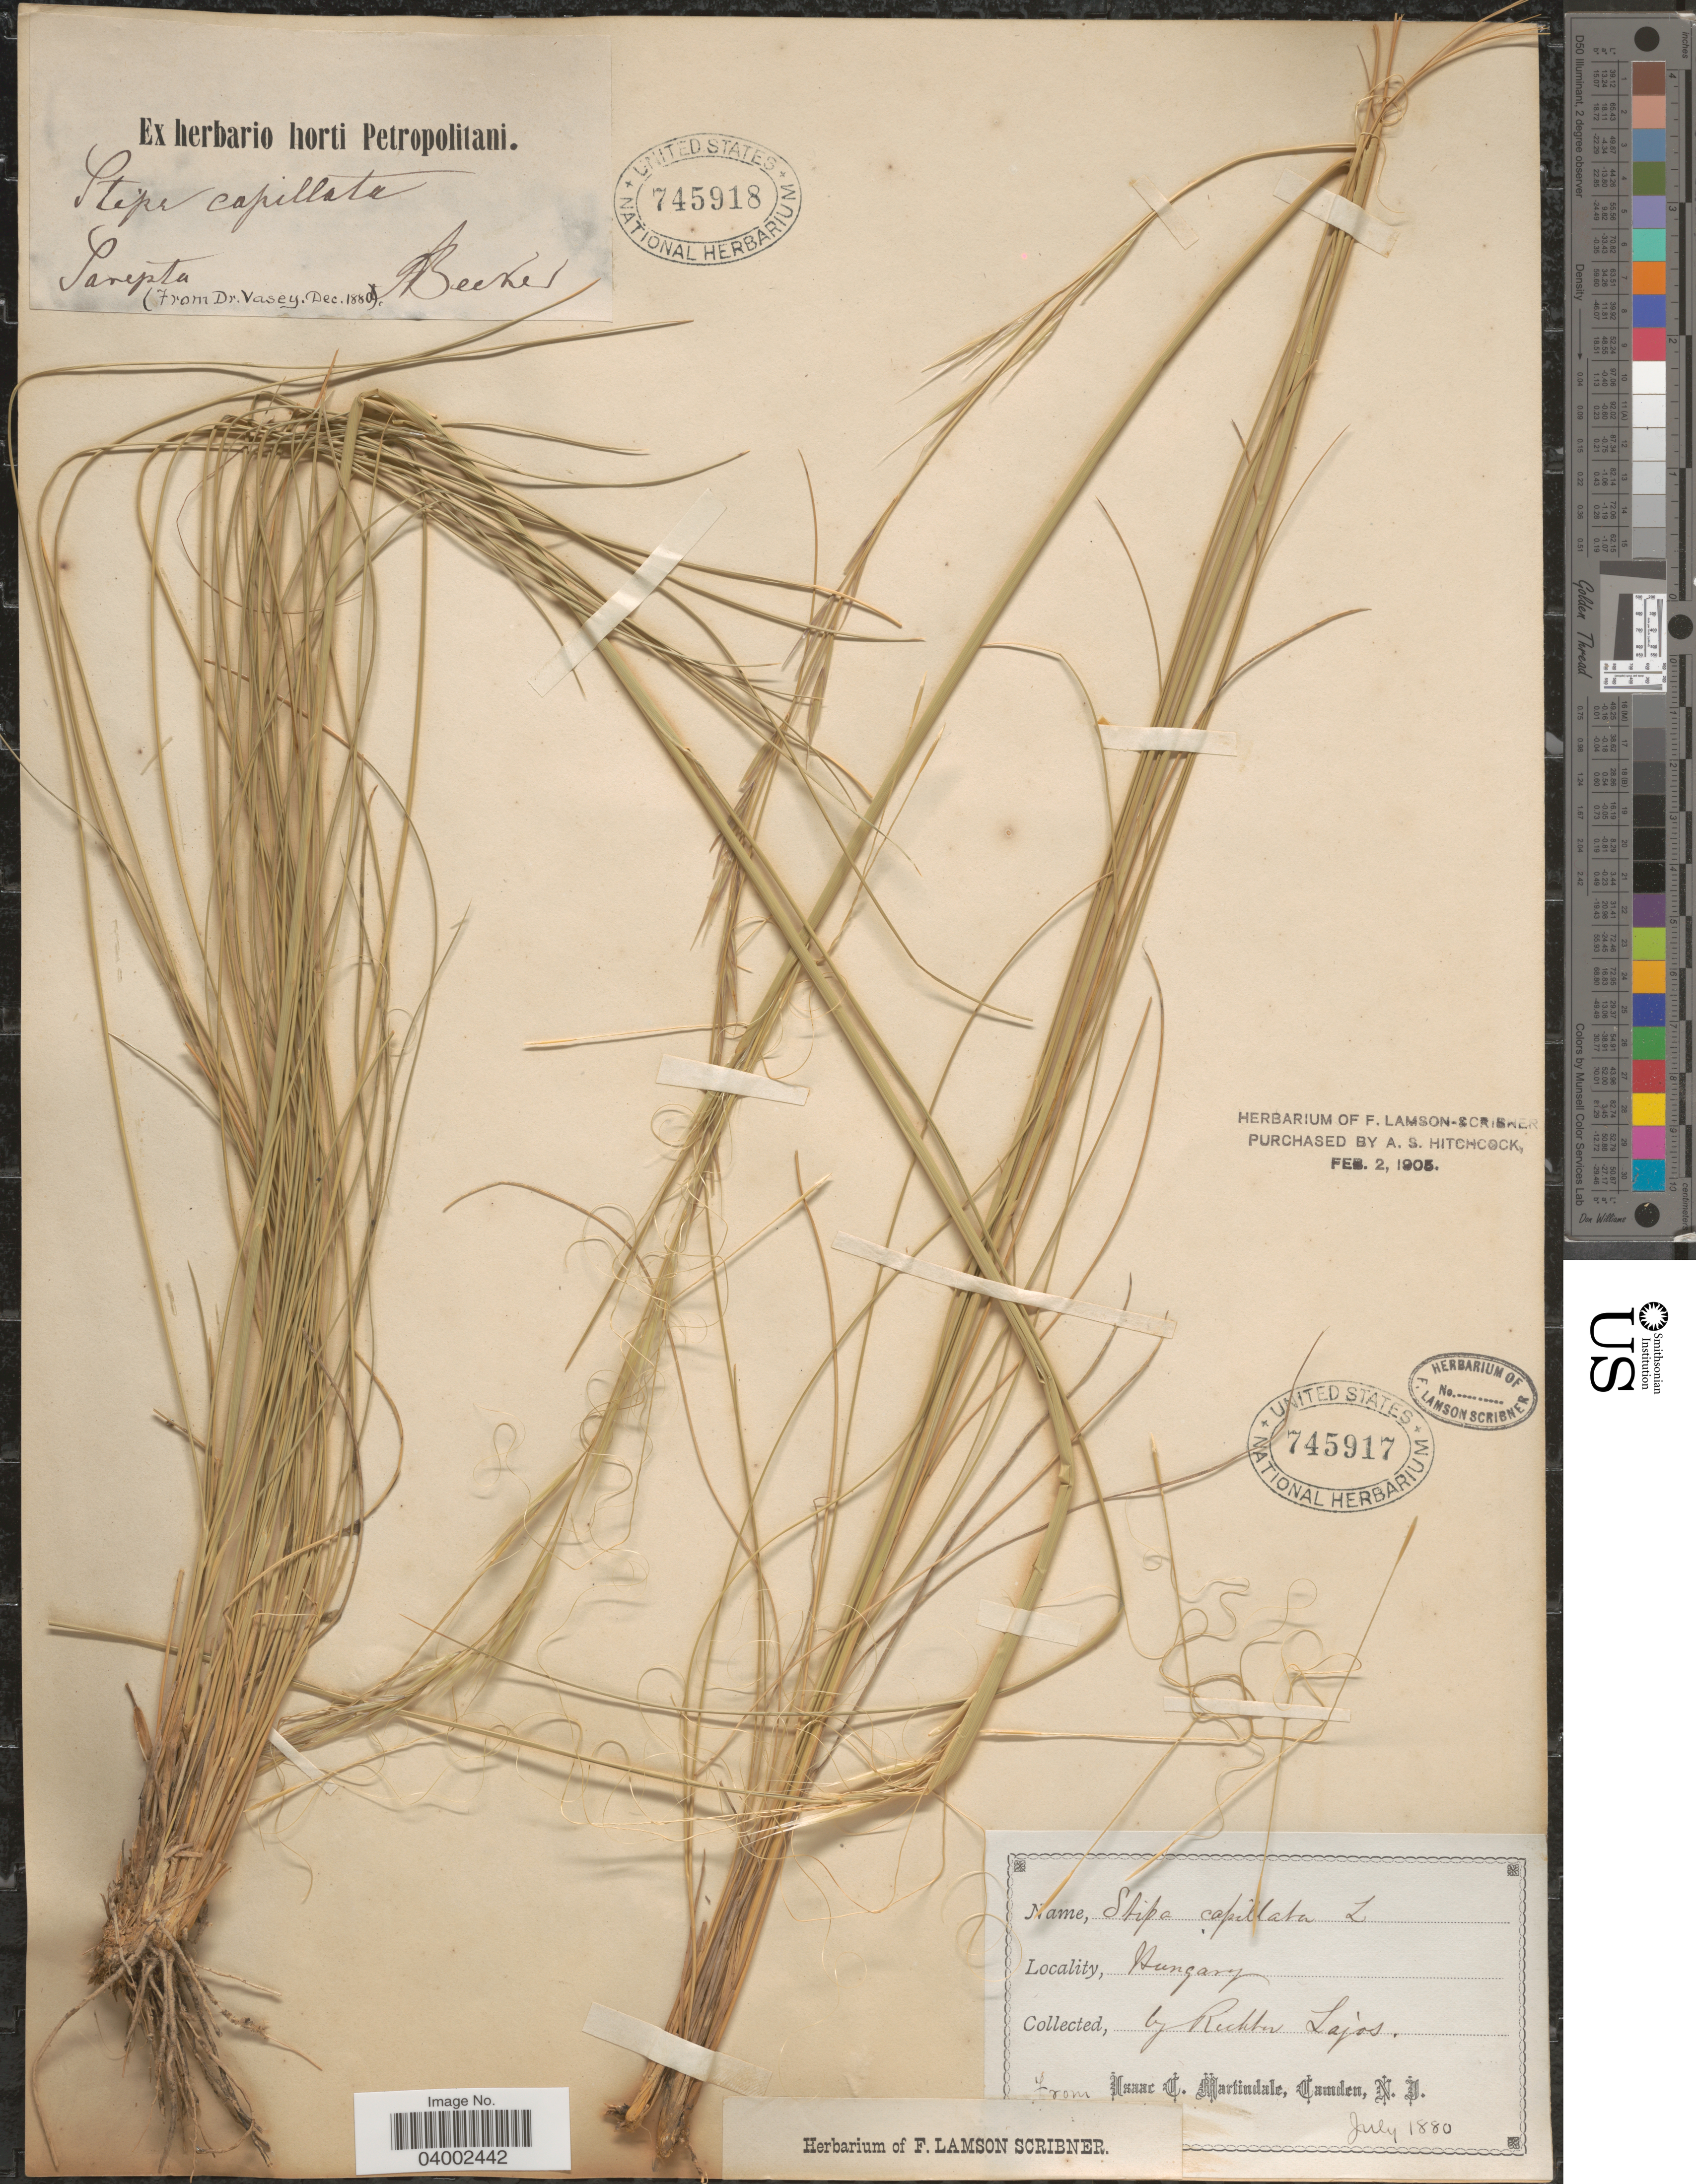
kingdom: Plantae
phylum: Tracheophyta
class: Liliopsida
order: Poales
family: Poaceae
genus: Stipa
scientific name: Stipa capillata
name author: L.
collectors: A. Becker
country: Russian Federation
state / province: Volgograd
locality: Sarepta.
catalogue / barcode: US 745918-2